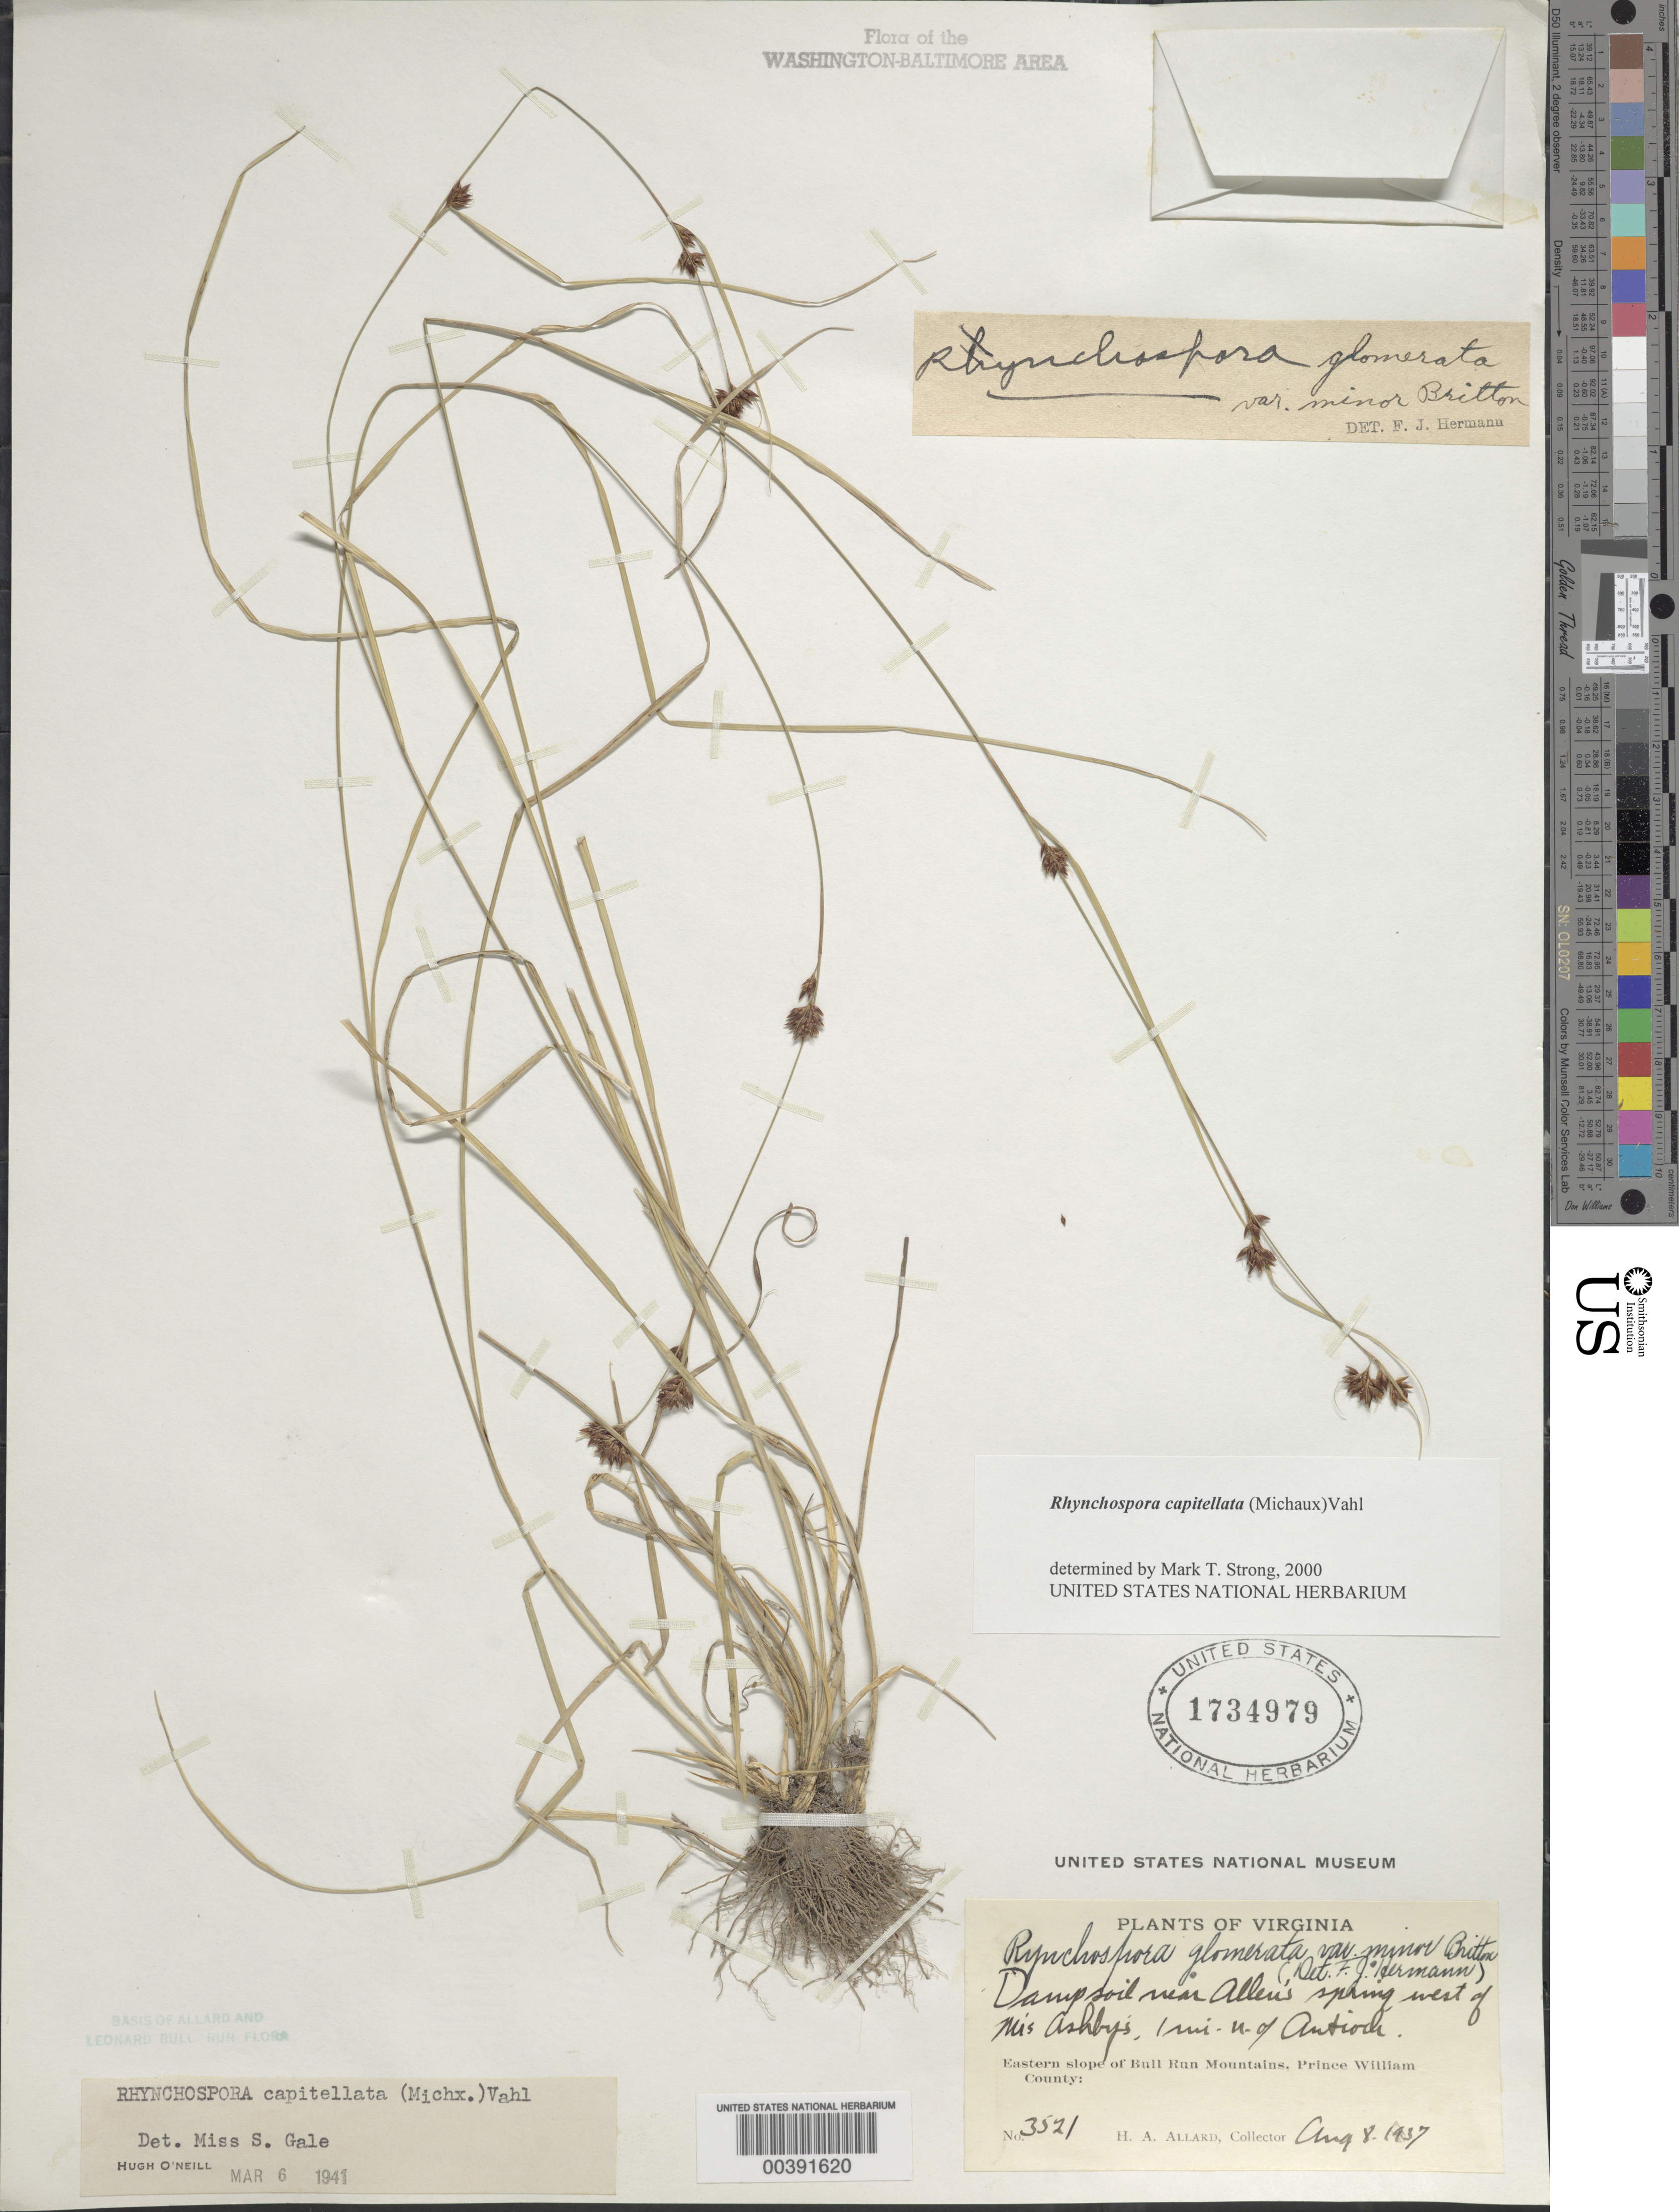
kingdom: Plantae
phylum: Tracheophyta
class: Liliopsida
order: Poales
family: Cyperaceae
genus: Rhynchospora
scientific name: Rhynchospora capitellata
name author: (Michx.) Vahl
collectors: H. A. Allard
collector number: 3521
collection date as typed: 08 Aug 1937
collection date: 1937-08-08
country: United States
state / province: Virginia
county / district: Prince William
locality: North of Antioch Bull Run Mts.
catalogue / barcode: US 1734979